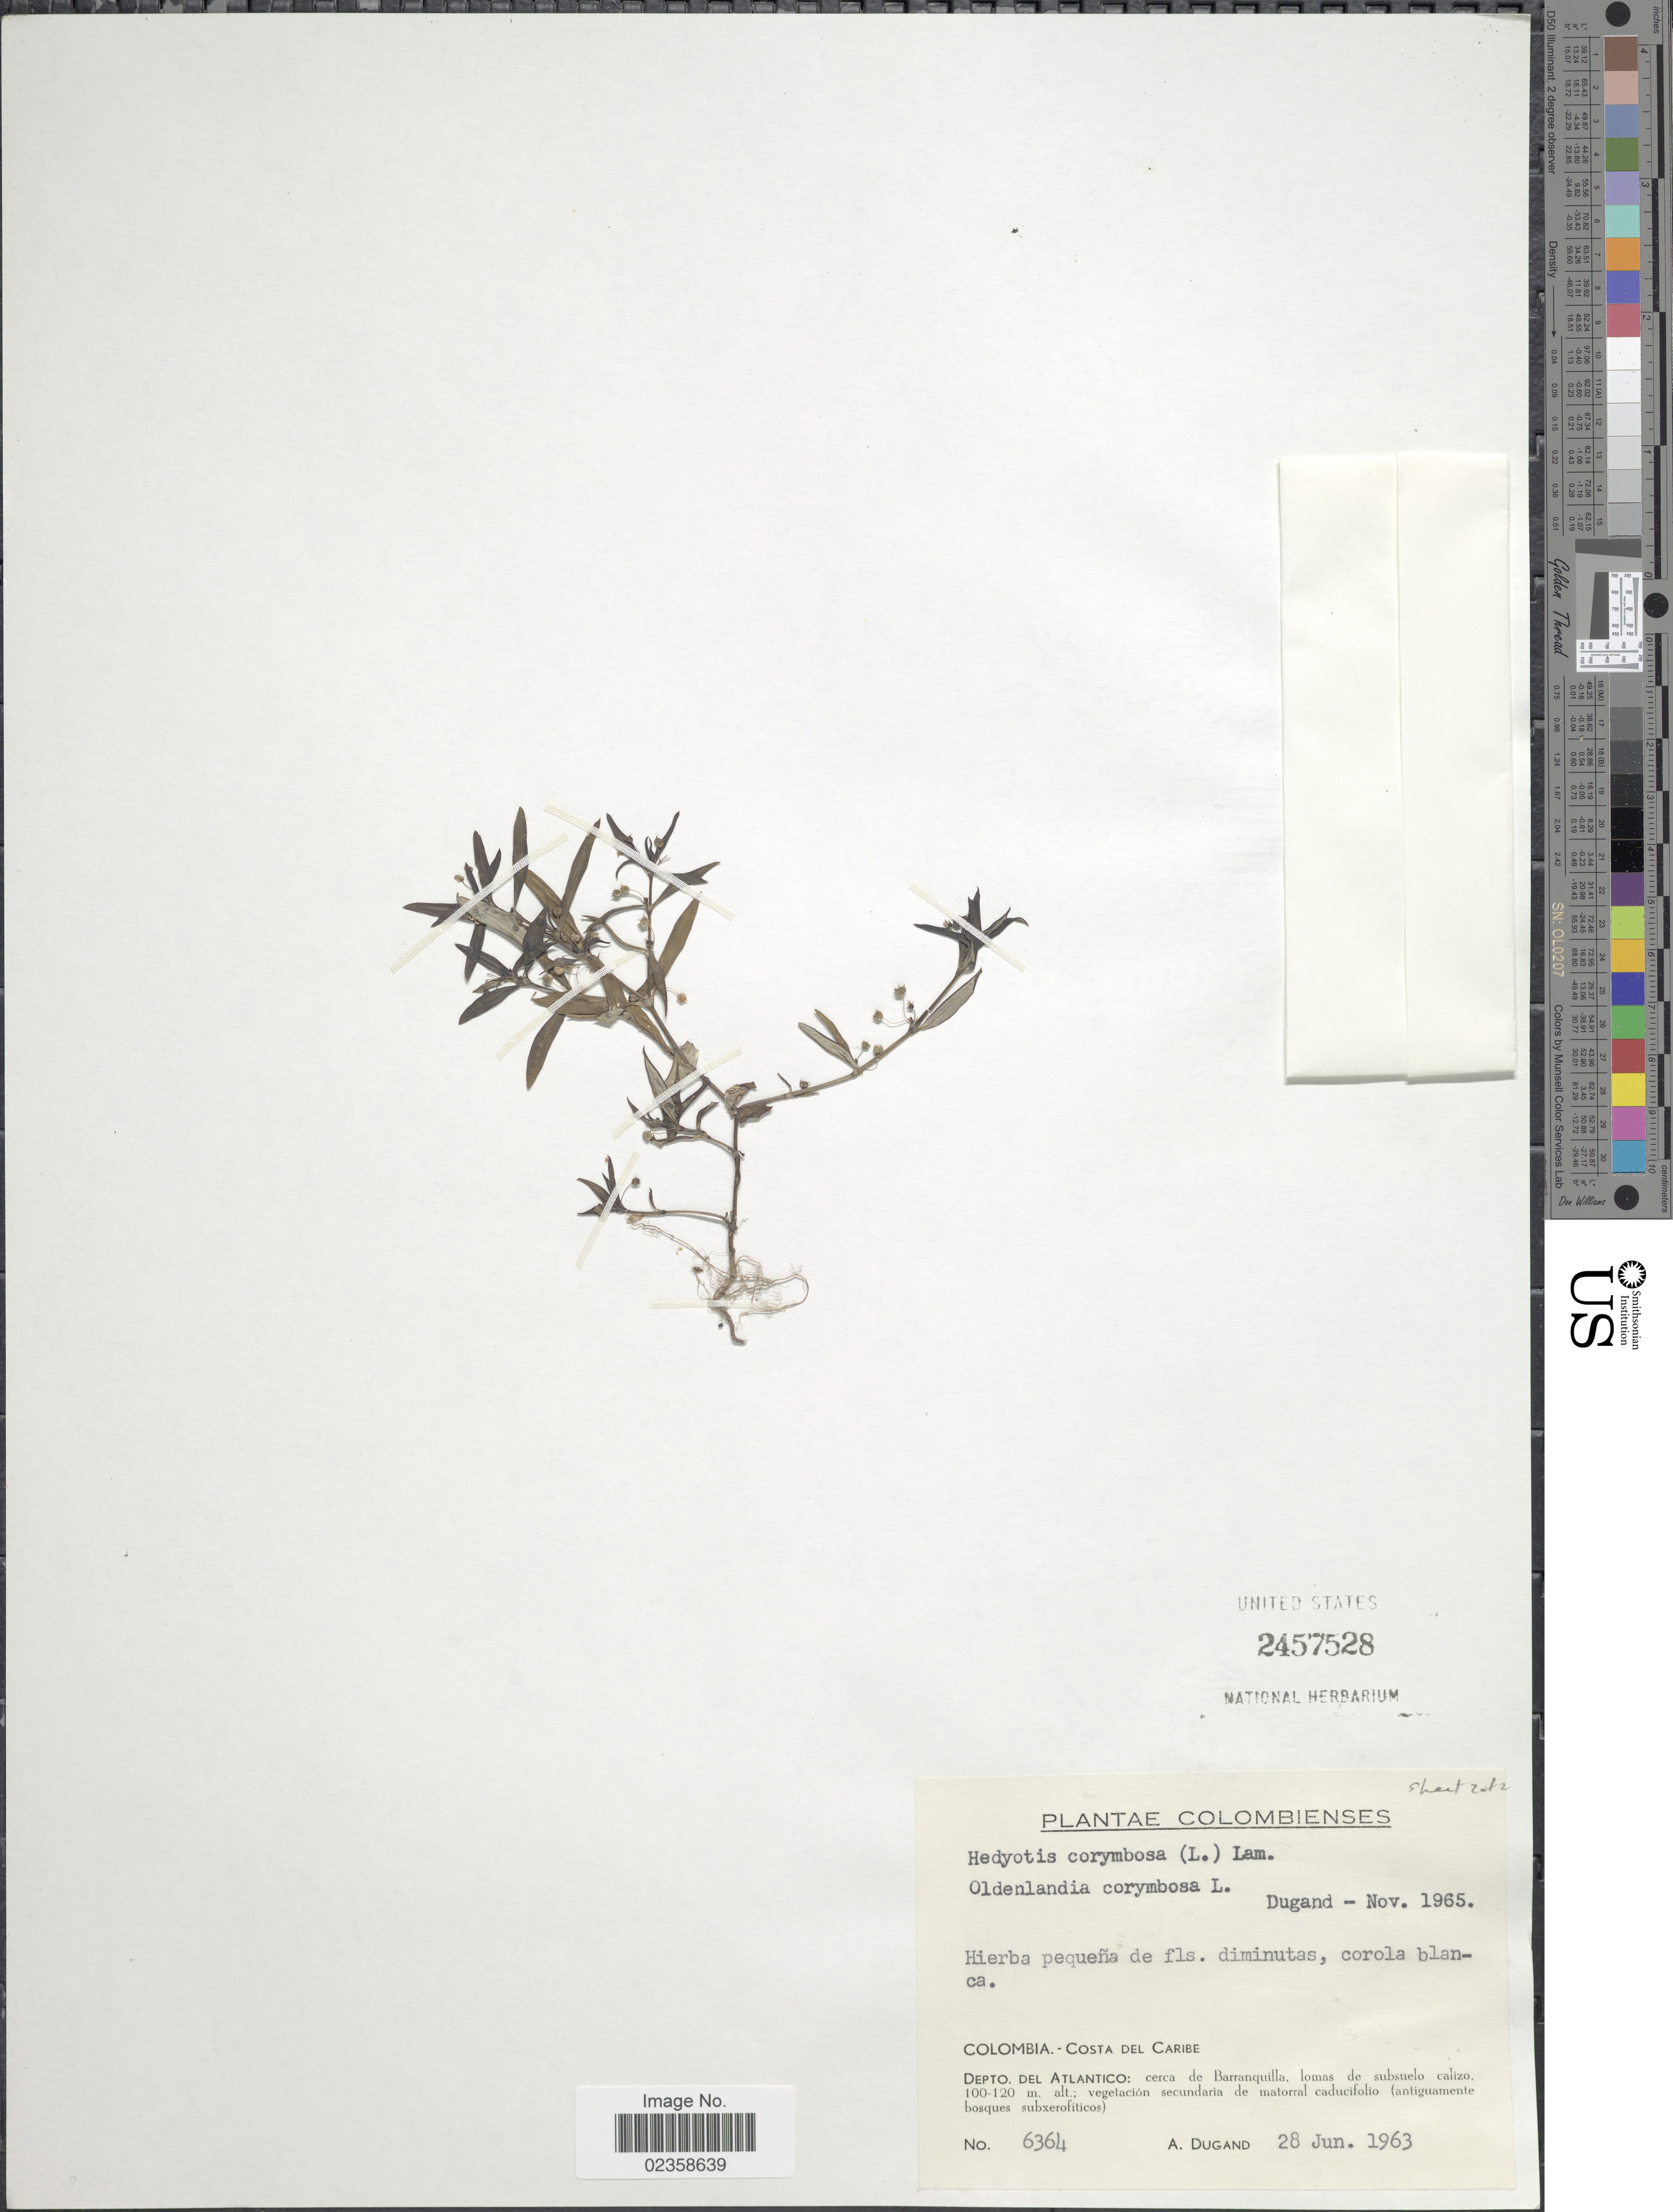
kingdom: Plantae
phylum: Tracheophyta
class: Magnoliopsida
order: Gentianales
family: Rubiaceae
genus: Oldenlandia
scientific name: Oldenlandia corymbosa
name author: L.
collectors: A. Dugand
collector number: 6364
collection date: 1963-06-28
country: Colombia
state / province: Atlántico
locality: Colombia, Costa del Caribe, Depto. Del Atlantico: cerca de Barranquilla, lomas de subsuelo calizo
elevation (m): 100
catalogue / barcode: US 2457528